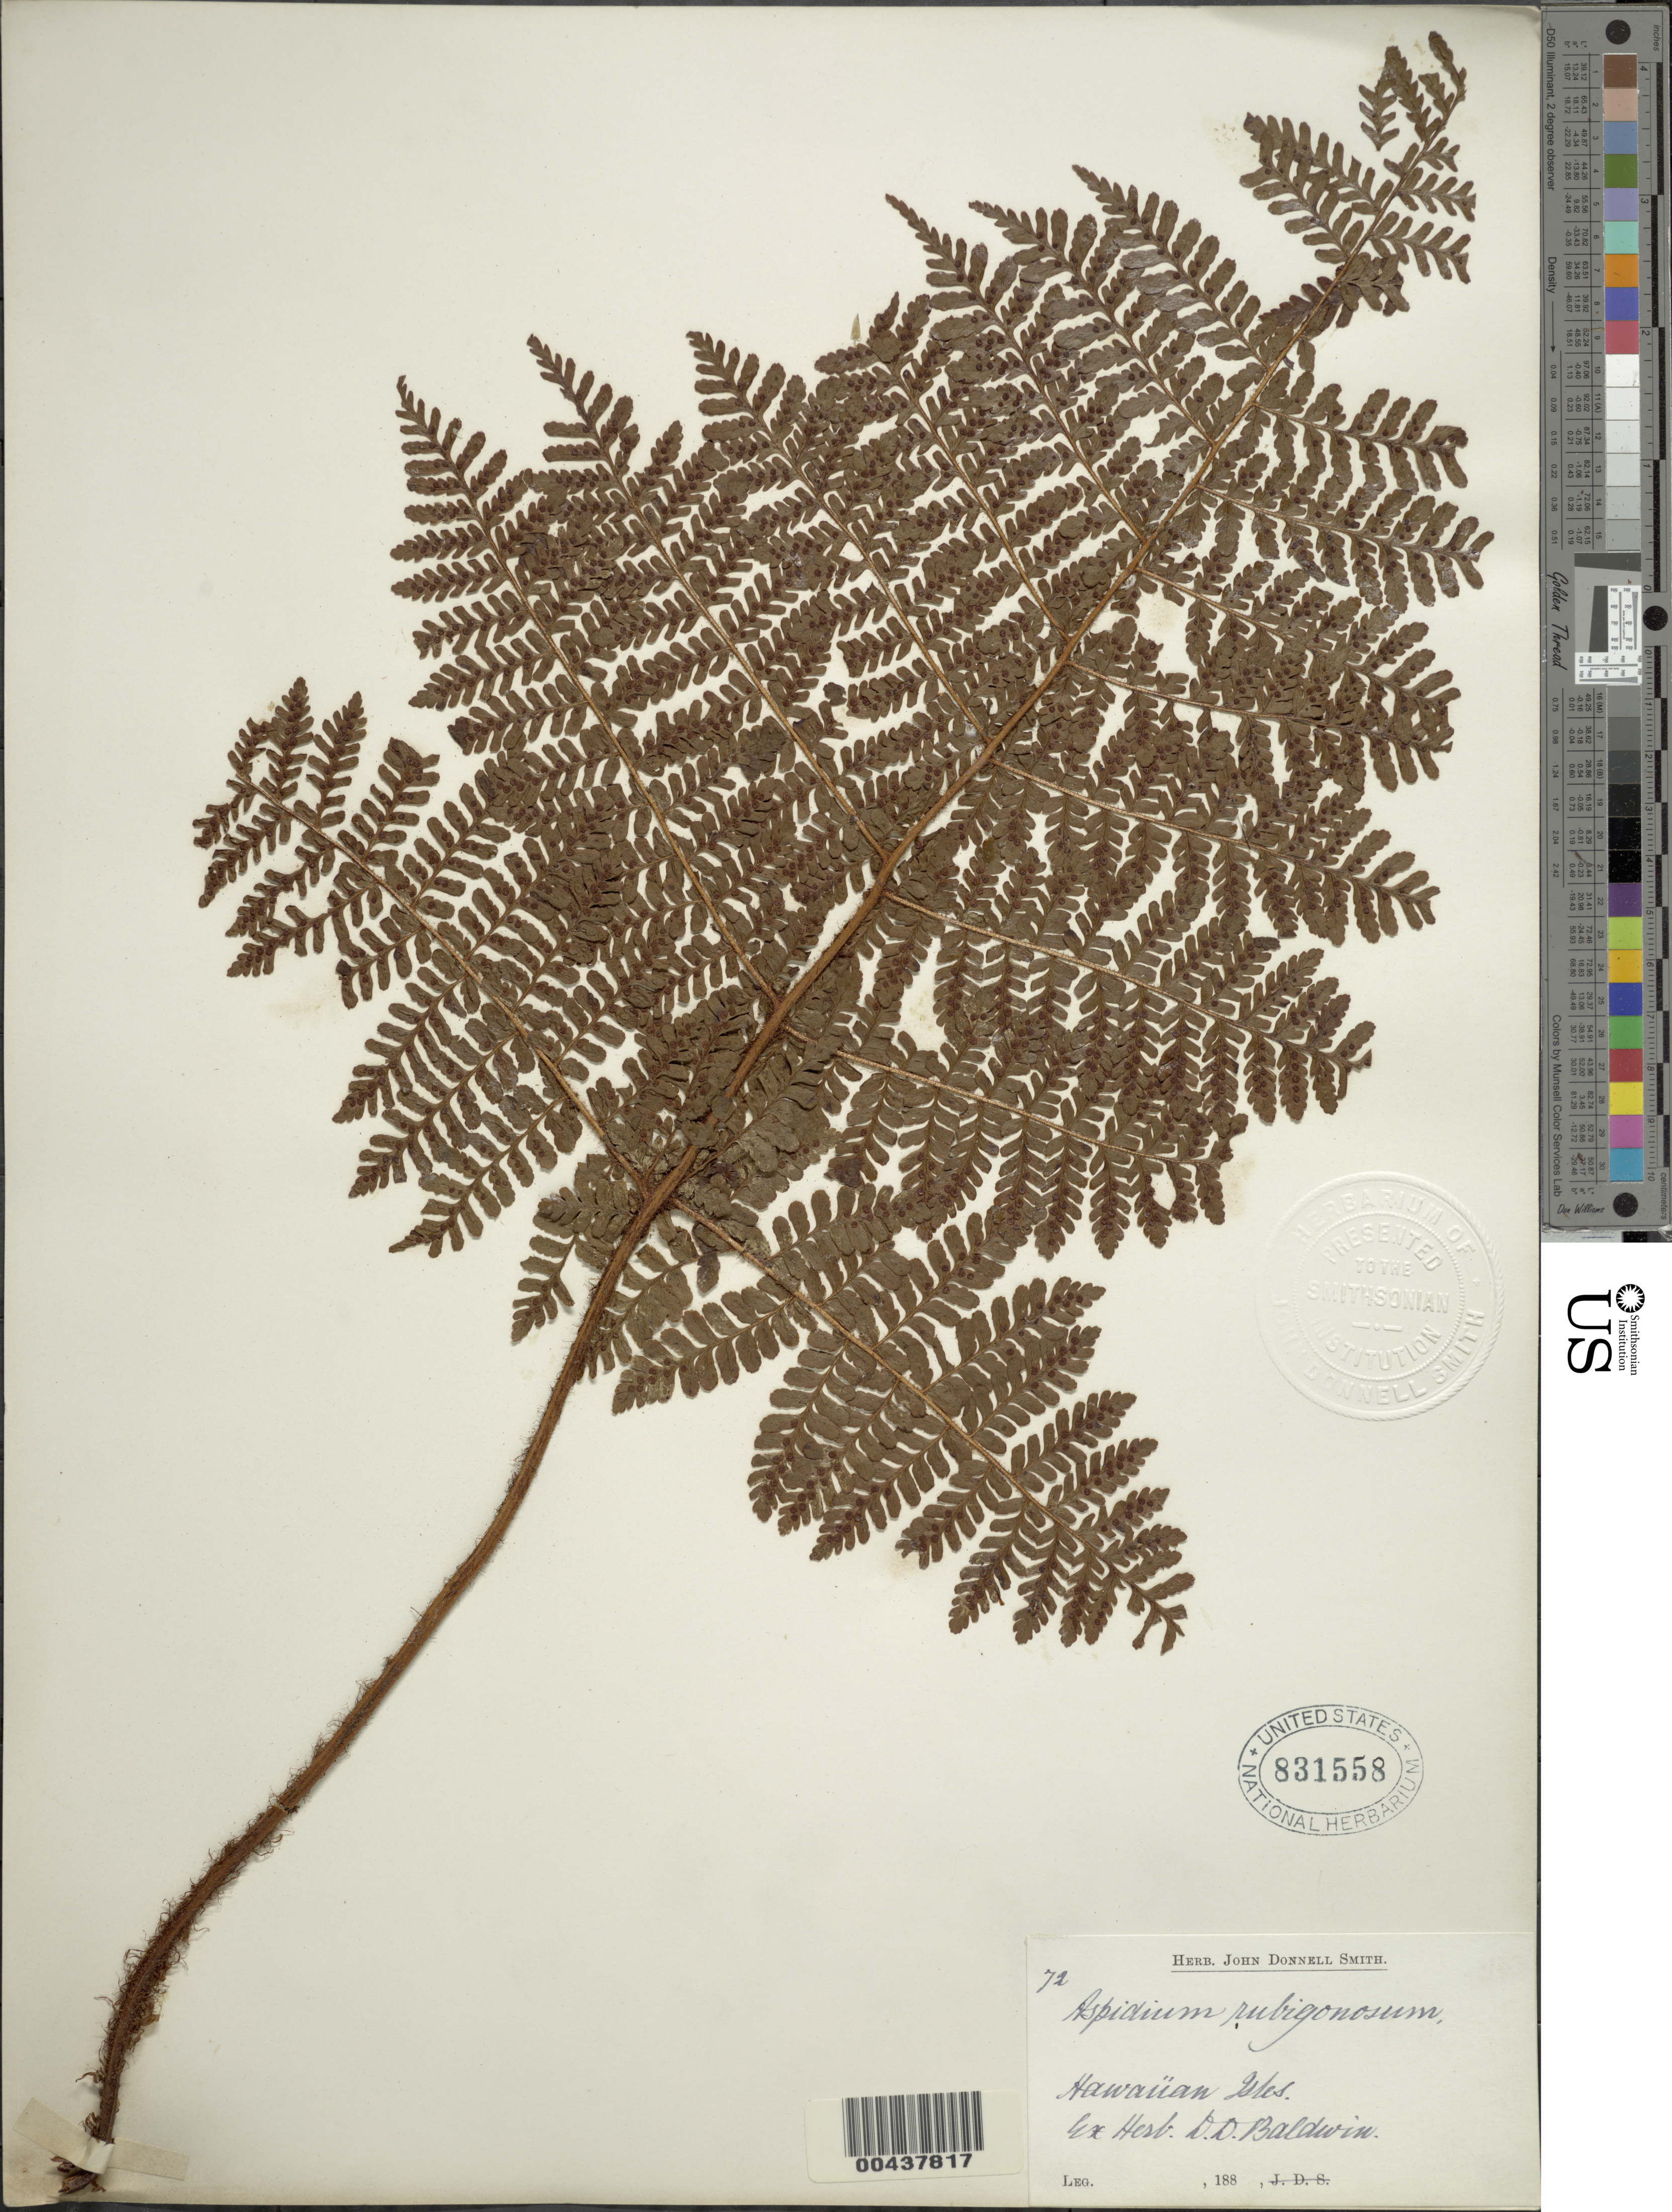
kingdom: Plantae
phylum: Tracheophyta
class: Polypodiopsida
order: Polypodiales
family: Dryopteridaceae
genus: Dryopteris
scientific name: Dryopteris rubiginosa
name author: (Brack.) Kuntze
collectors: D. Baldwin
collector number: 72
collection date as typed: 188-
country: United States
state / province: Hawaii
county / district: Hawaii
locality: Hawaiian Isles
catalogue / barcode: US 831558